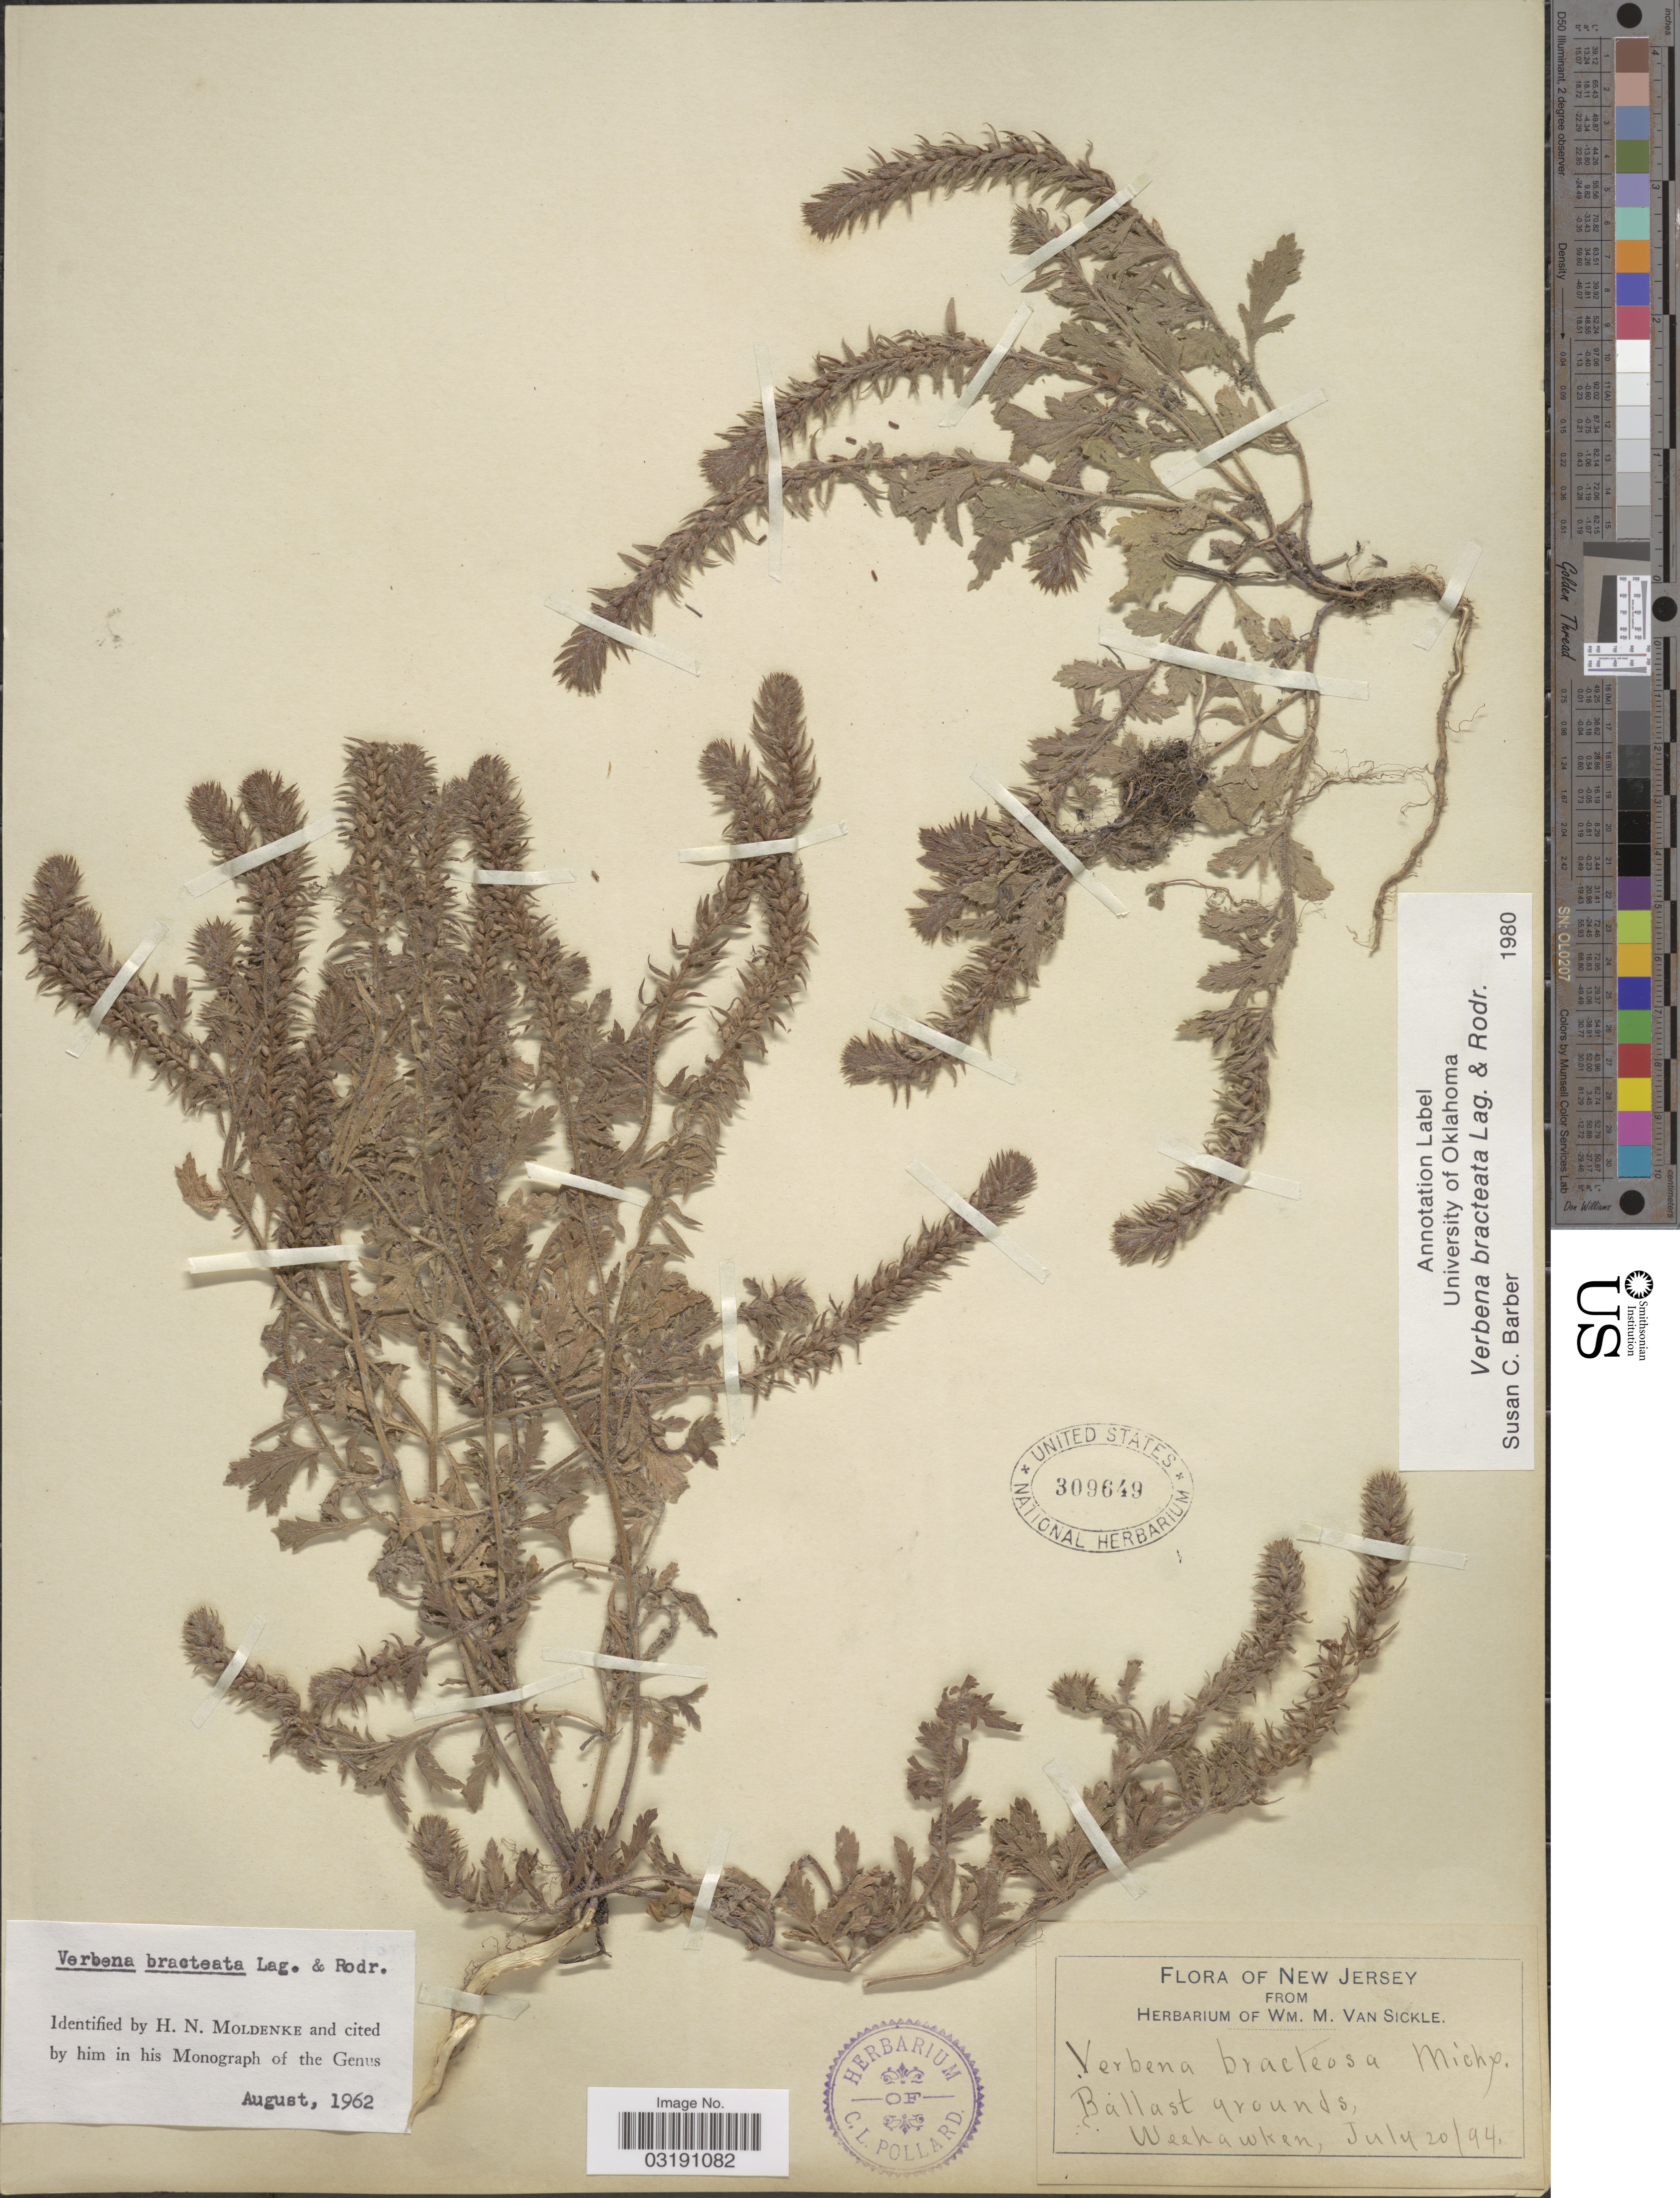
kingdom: Plantae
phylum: Tracheophyta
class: Magnoliopsida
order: Lamiales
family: Verbenaceae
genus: Verbena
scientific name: Verbena bracteata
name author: Cav. ex Lag. & Rodr.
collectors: ex herb. Wm. M. Van Sickle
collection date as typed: Transcribed d/m/y: 20/7/94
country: United States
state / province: New Jersey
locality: Ballast grounds, Weehawken.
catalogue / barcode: US 309649